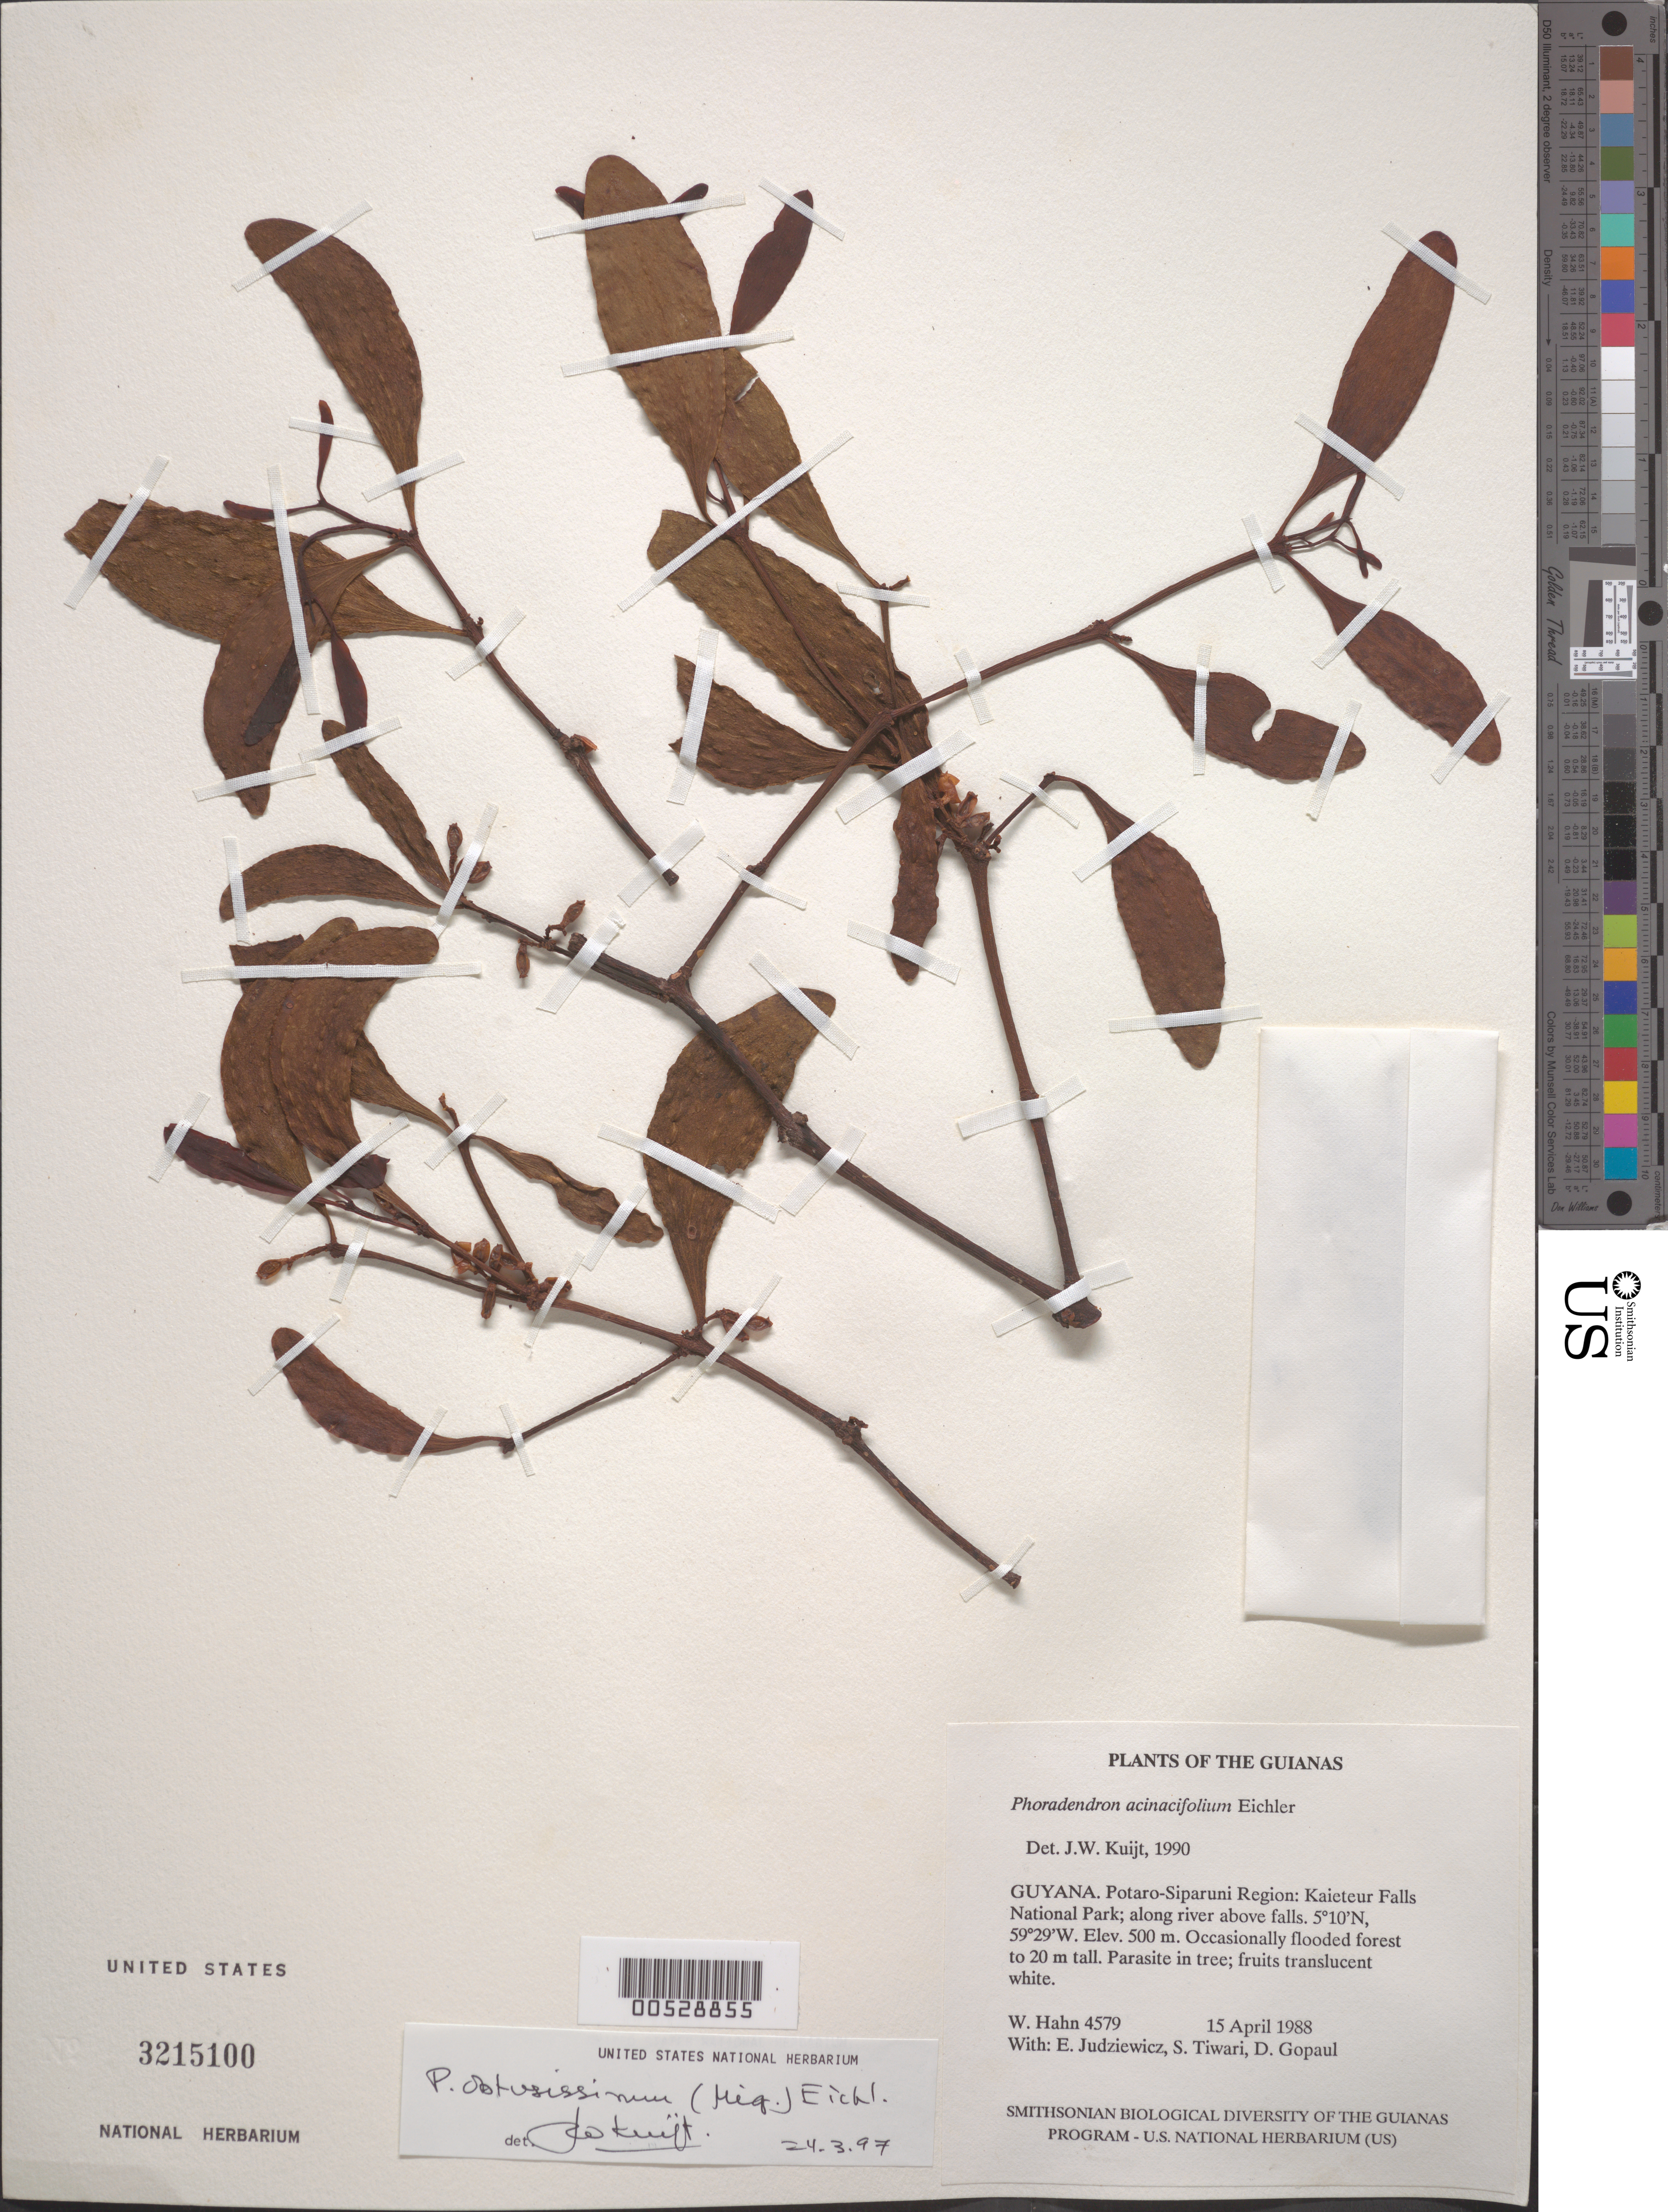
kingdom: Plantae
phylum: Tracheophyta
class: Magnoliopsida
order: Santalales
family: Viscaceae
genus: Phoradendron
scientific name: Phoradendron obtusissimum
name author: (Miq.) Eichler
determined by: Kuijt, Job, (CANADA)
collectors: W. Hahn, E. J. Judziewicz, S. Tiwari & D. Gopaul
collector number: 4579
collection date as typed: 15 April 1988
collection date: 1988-04-15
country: Guyana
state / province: Potaro-Siparuni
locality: Kaieteur Falls National Park; along river above falls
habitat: Occasionally flooded forest to 20 m tall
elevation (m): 500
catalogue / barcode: US 3215100